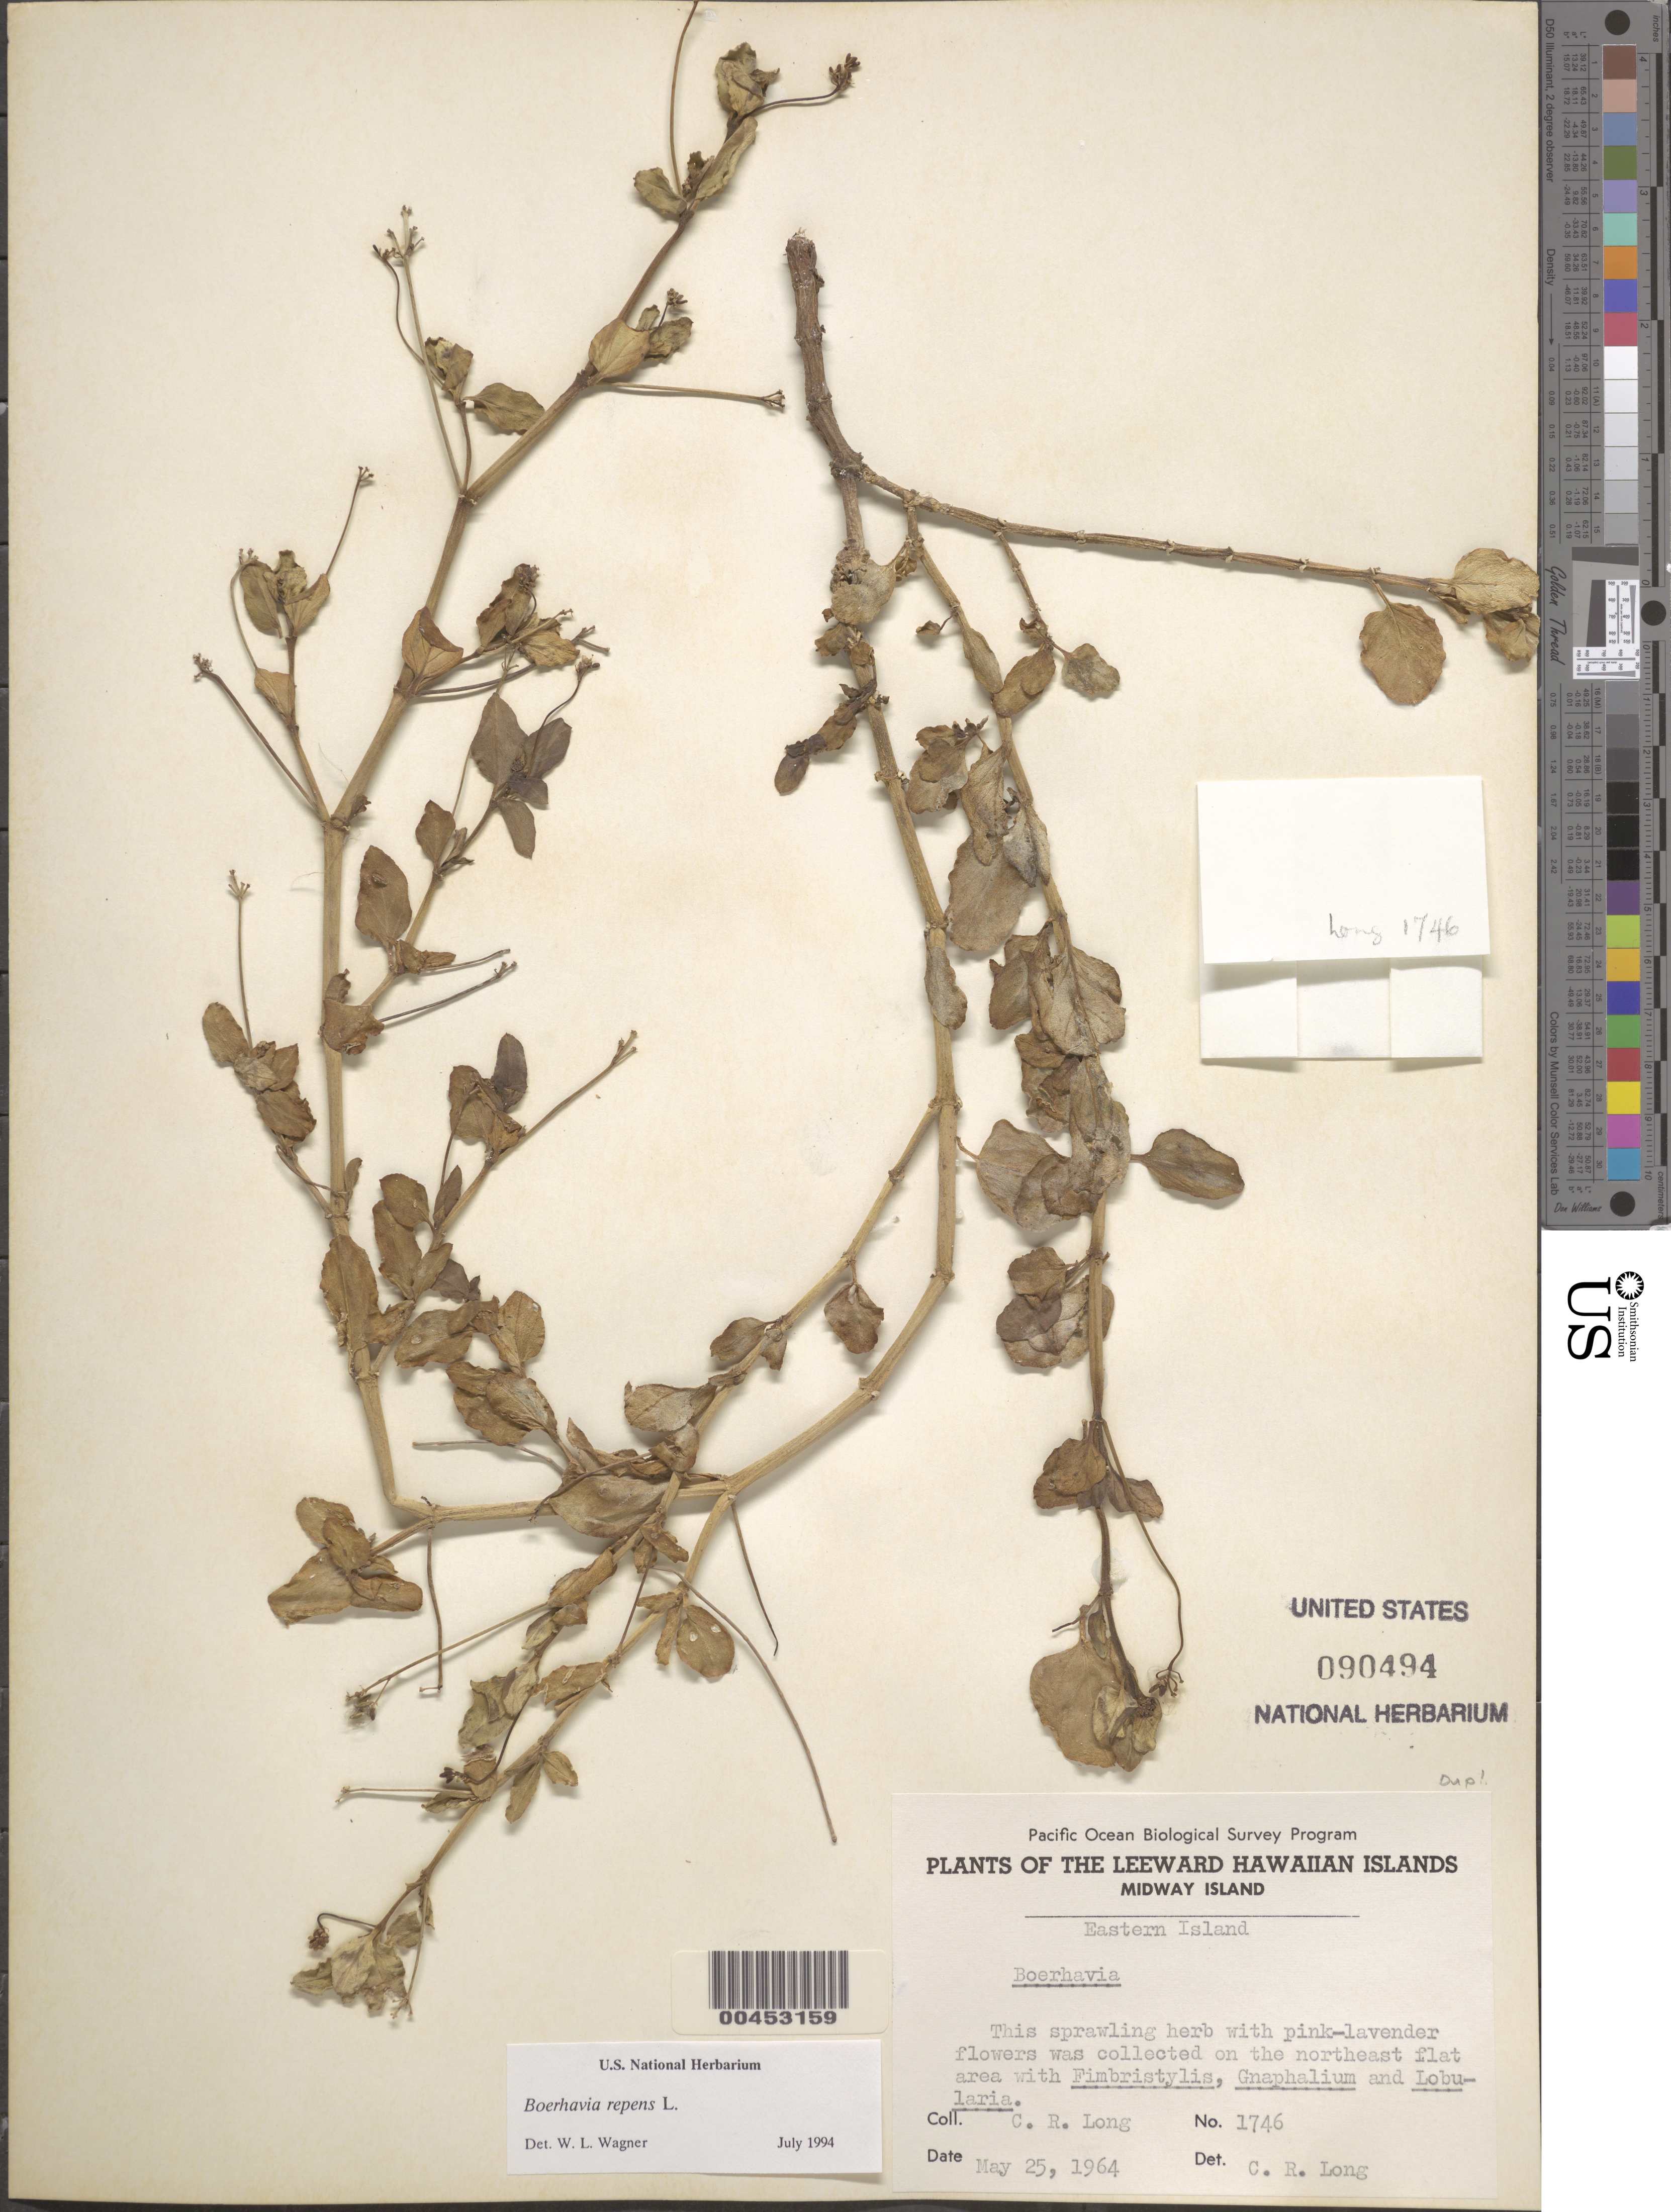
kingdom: Plantae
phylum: Tracheophyta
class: Magnoliopsida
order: Caryophyllales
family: Nyctaginaceae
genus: Boerhavia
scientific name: Boerhavia repens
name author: L.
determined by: Wagner, W. L., (BOT), Smithsonian Institution - National Museum of Natural History (UNITED STATES)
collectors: C. Long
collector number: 1746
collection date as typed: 25 May 1964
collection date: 1964-05-25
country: U.S. Administered Pacific Islands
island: Midway Atoll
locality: NE flat area, Eastern Islet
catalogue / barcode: US 90494